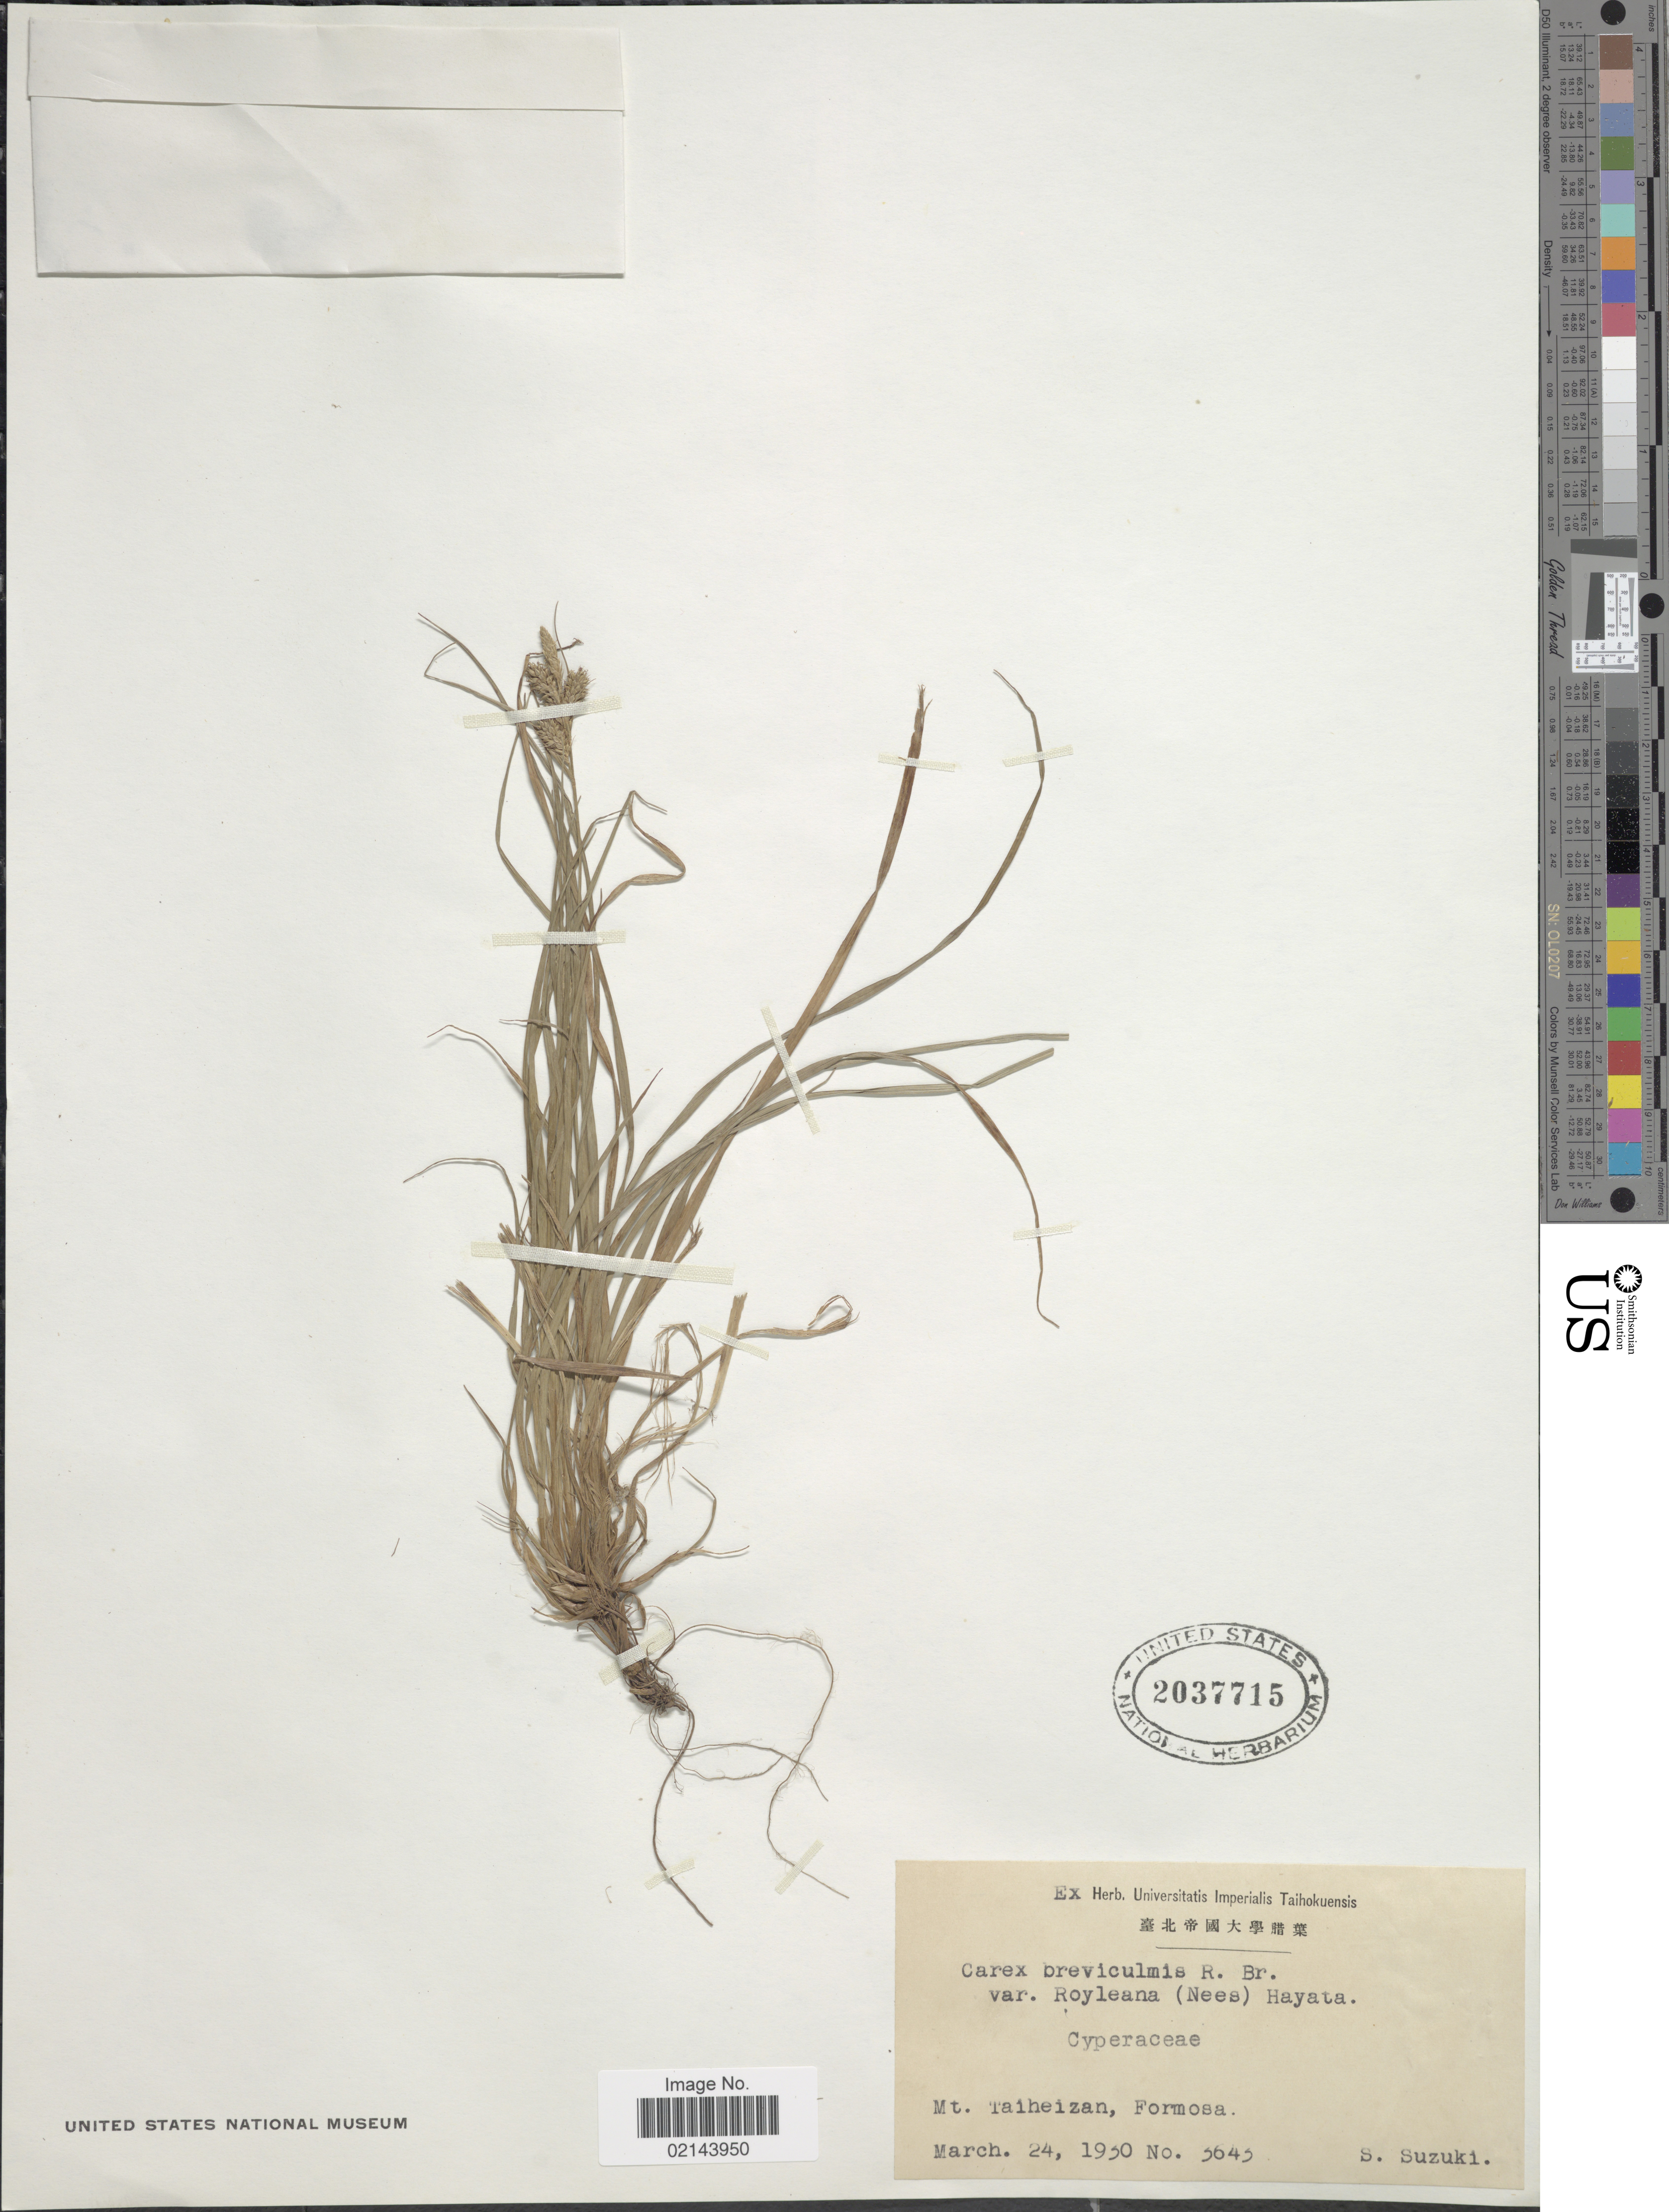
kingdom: Plantae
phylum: Tracheophyta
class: Liliopsida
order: Poales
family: Cyperaceae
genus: Carex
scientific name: Carex breviculmis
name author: R. Br.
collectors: S. Suzuki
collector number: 3643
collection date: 1930-03-24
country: Taiwan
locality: Mt. Taiheizan, Formosa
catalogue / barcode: US 2037715